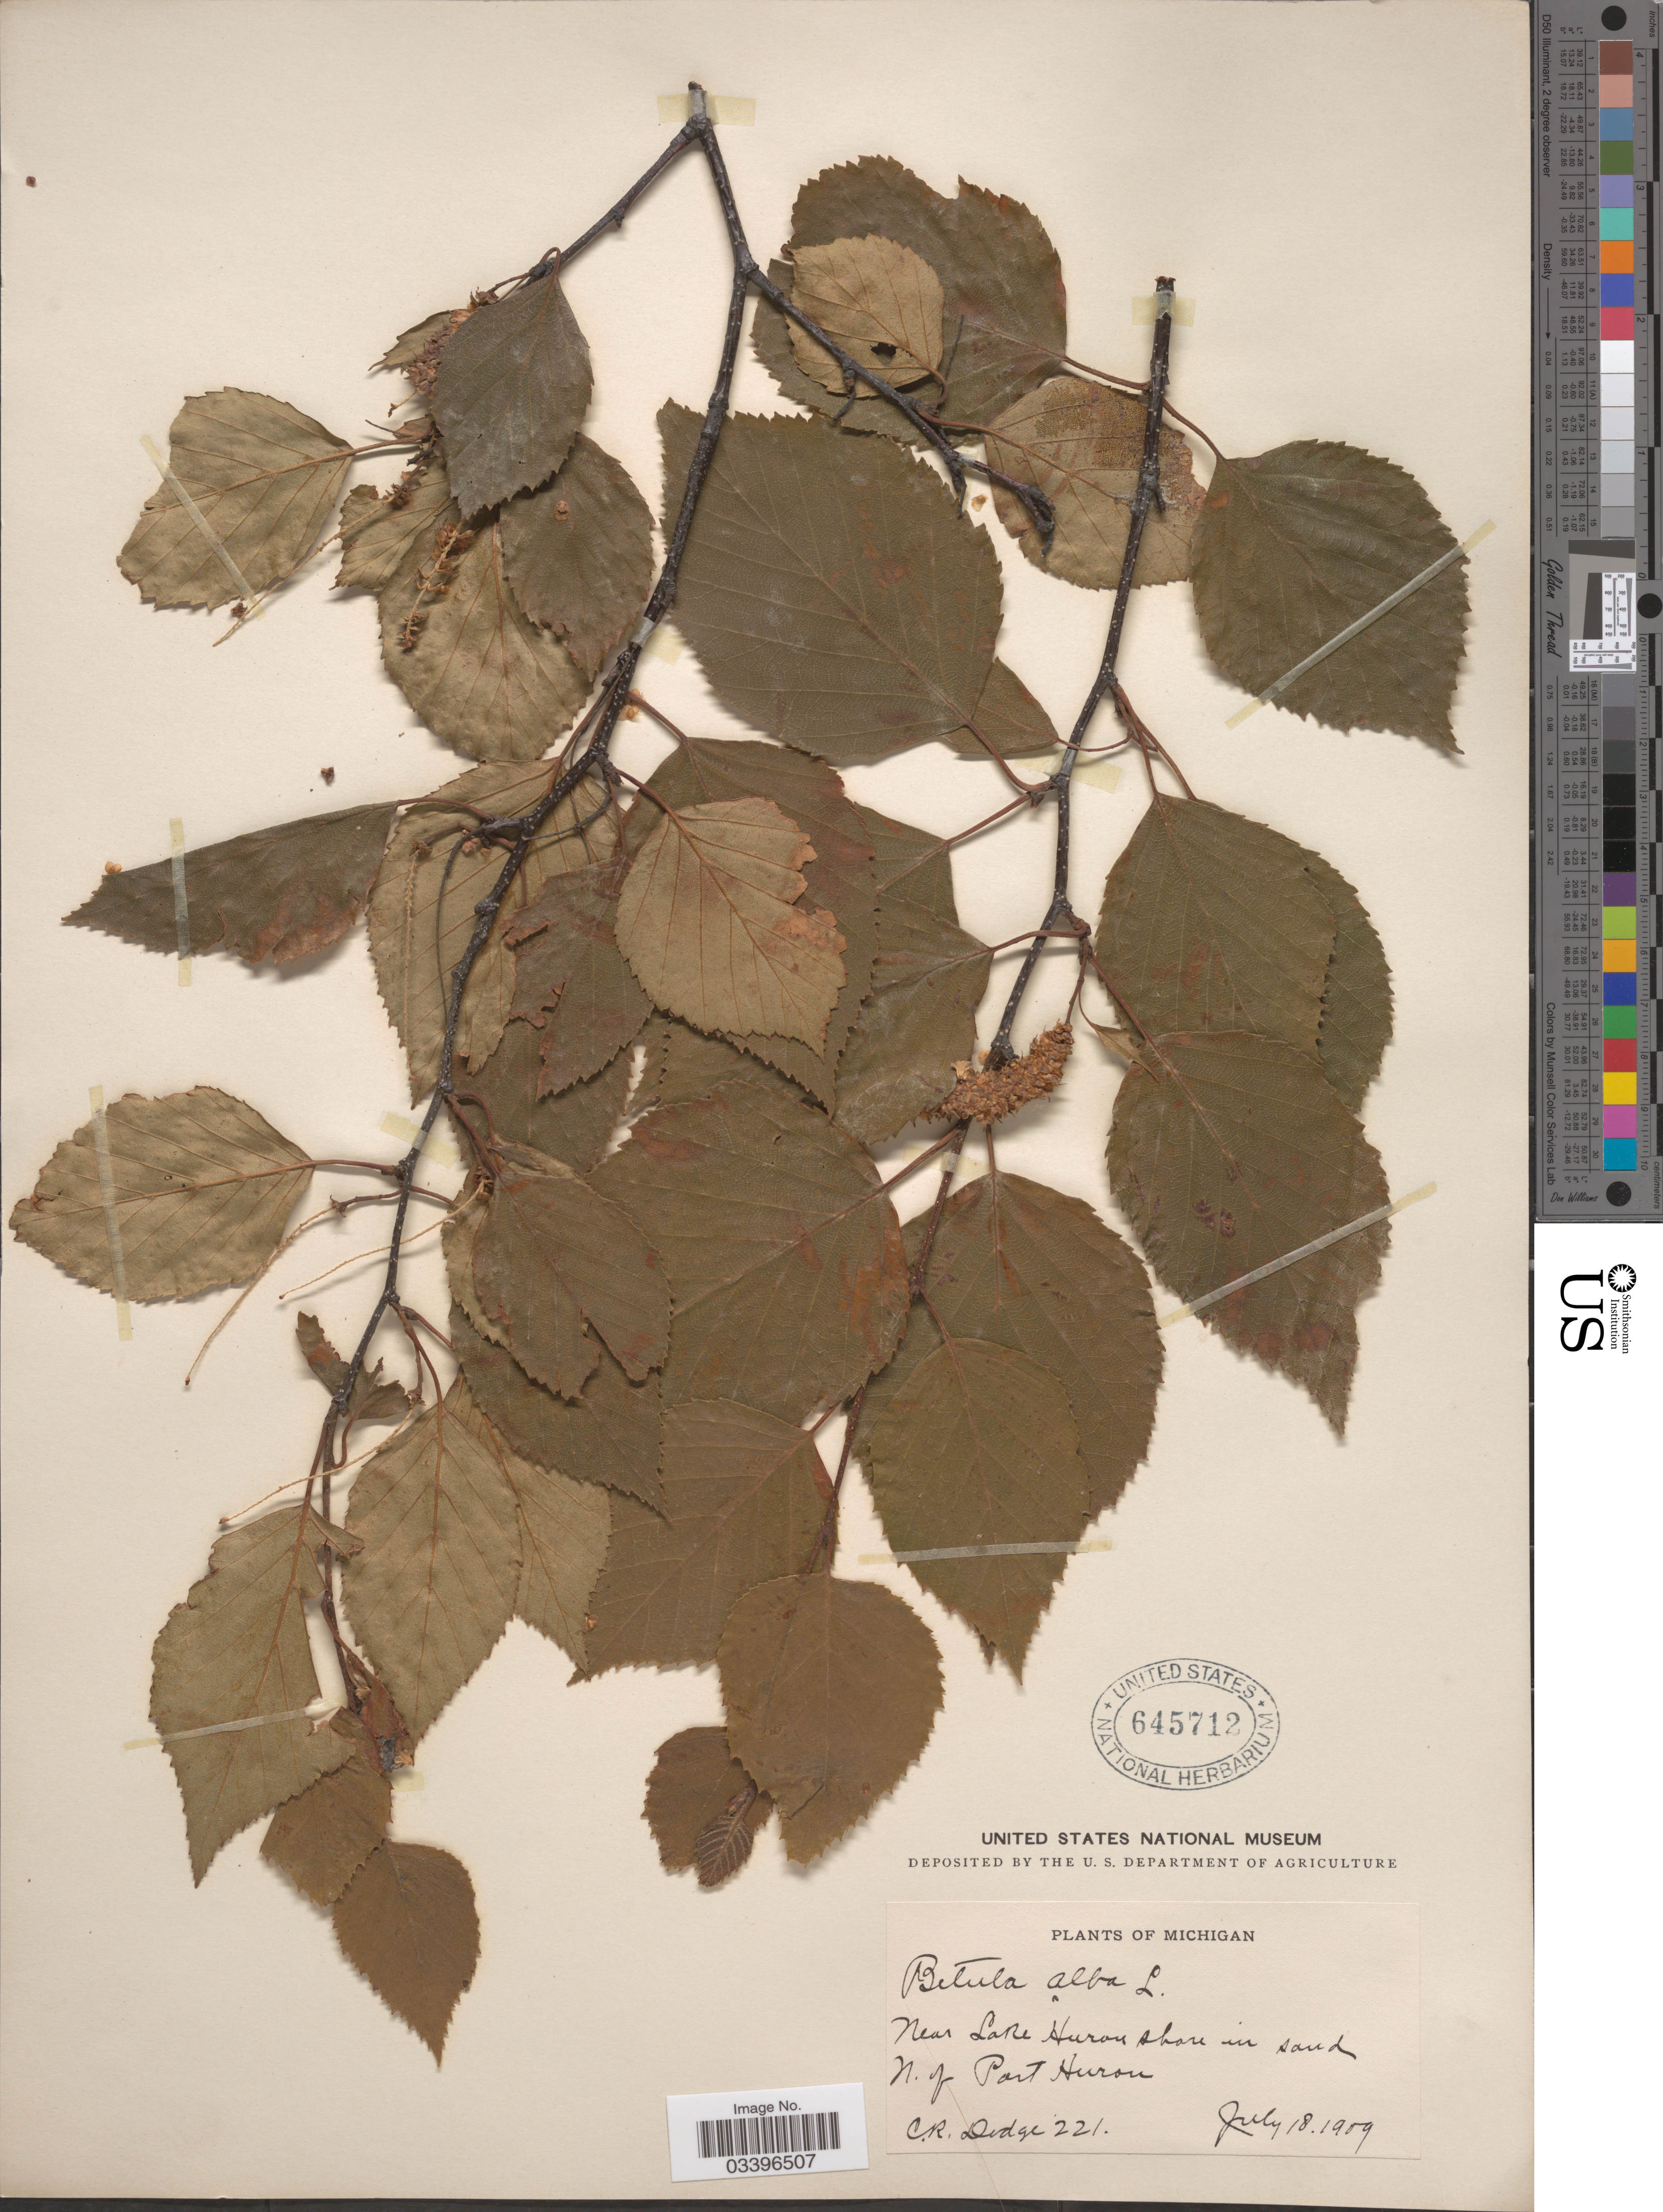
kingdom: Plantae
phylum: Tracheophyta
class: Magnoliopsida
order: Fagales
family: Betulaceae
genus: Betula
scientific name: Betula papyrifera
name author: Marshall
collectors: C. Dodge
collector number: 221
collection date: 1909-07-18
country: United States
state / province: Michigan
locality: Near Lake Huron shore in sand N. of Port Huron.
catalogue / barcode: US 645712